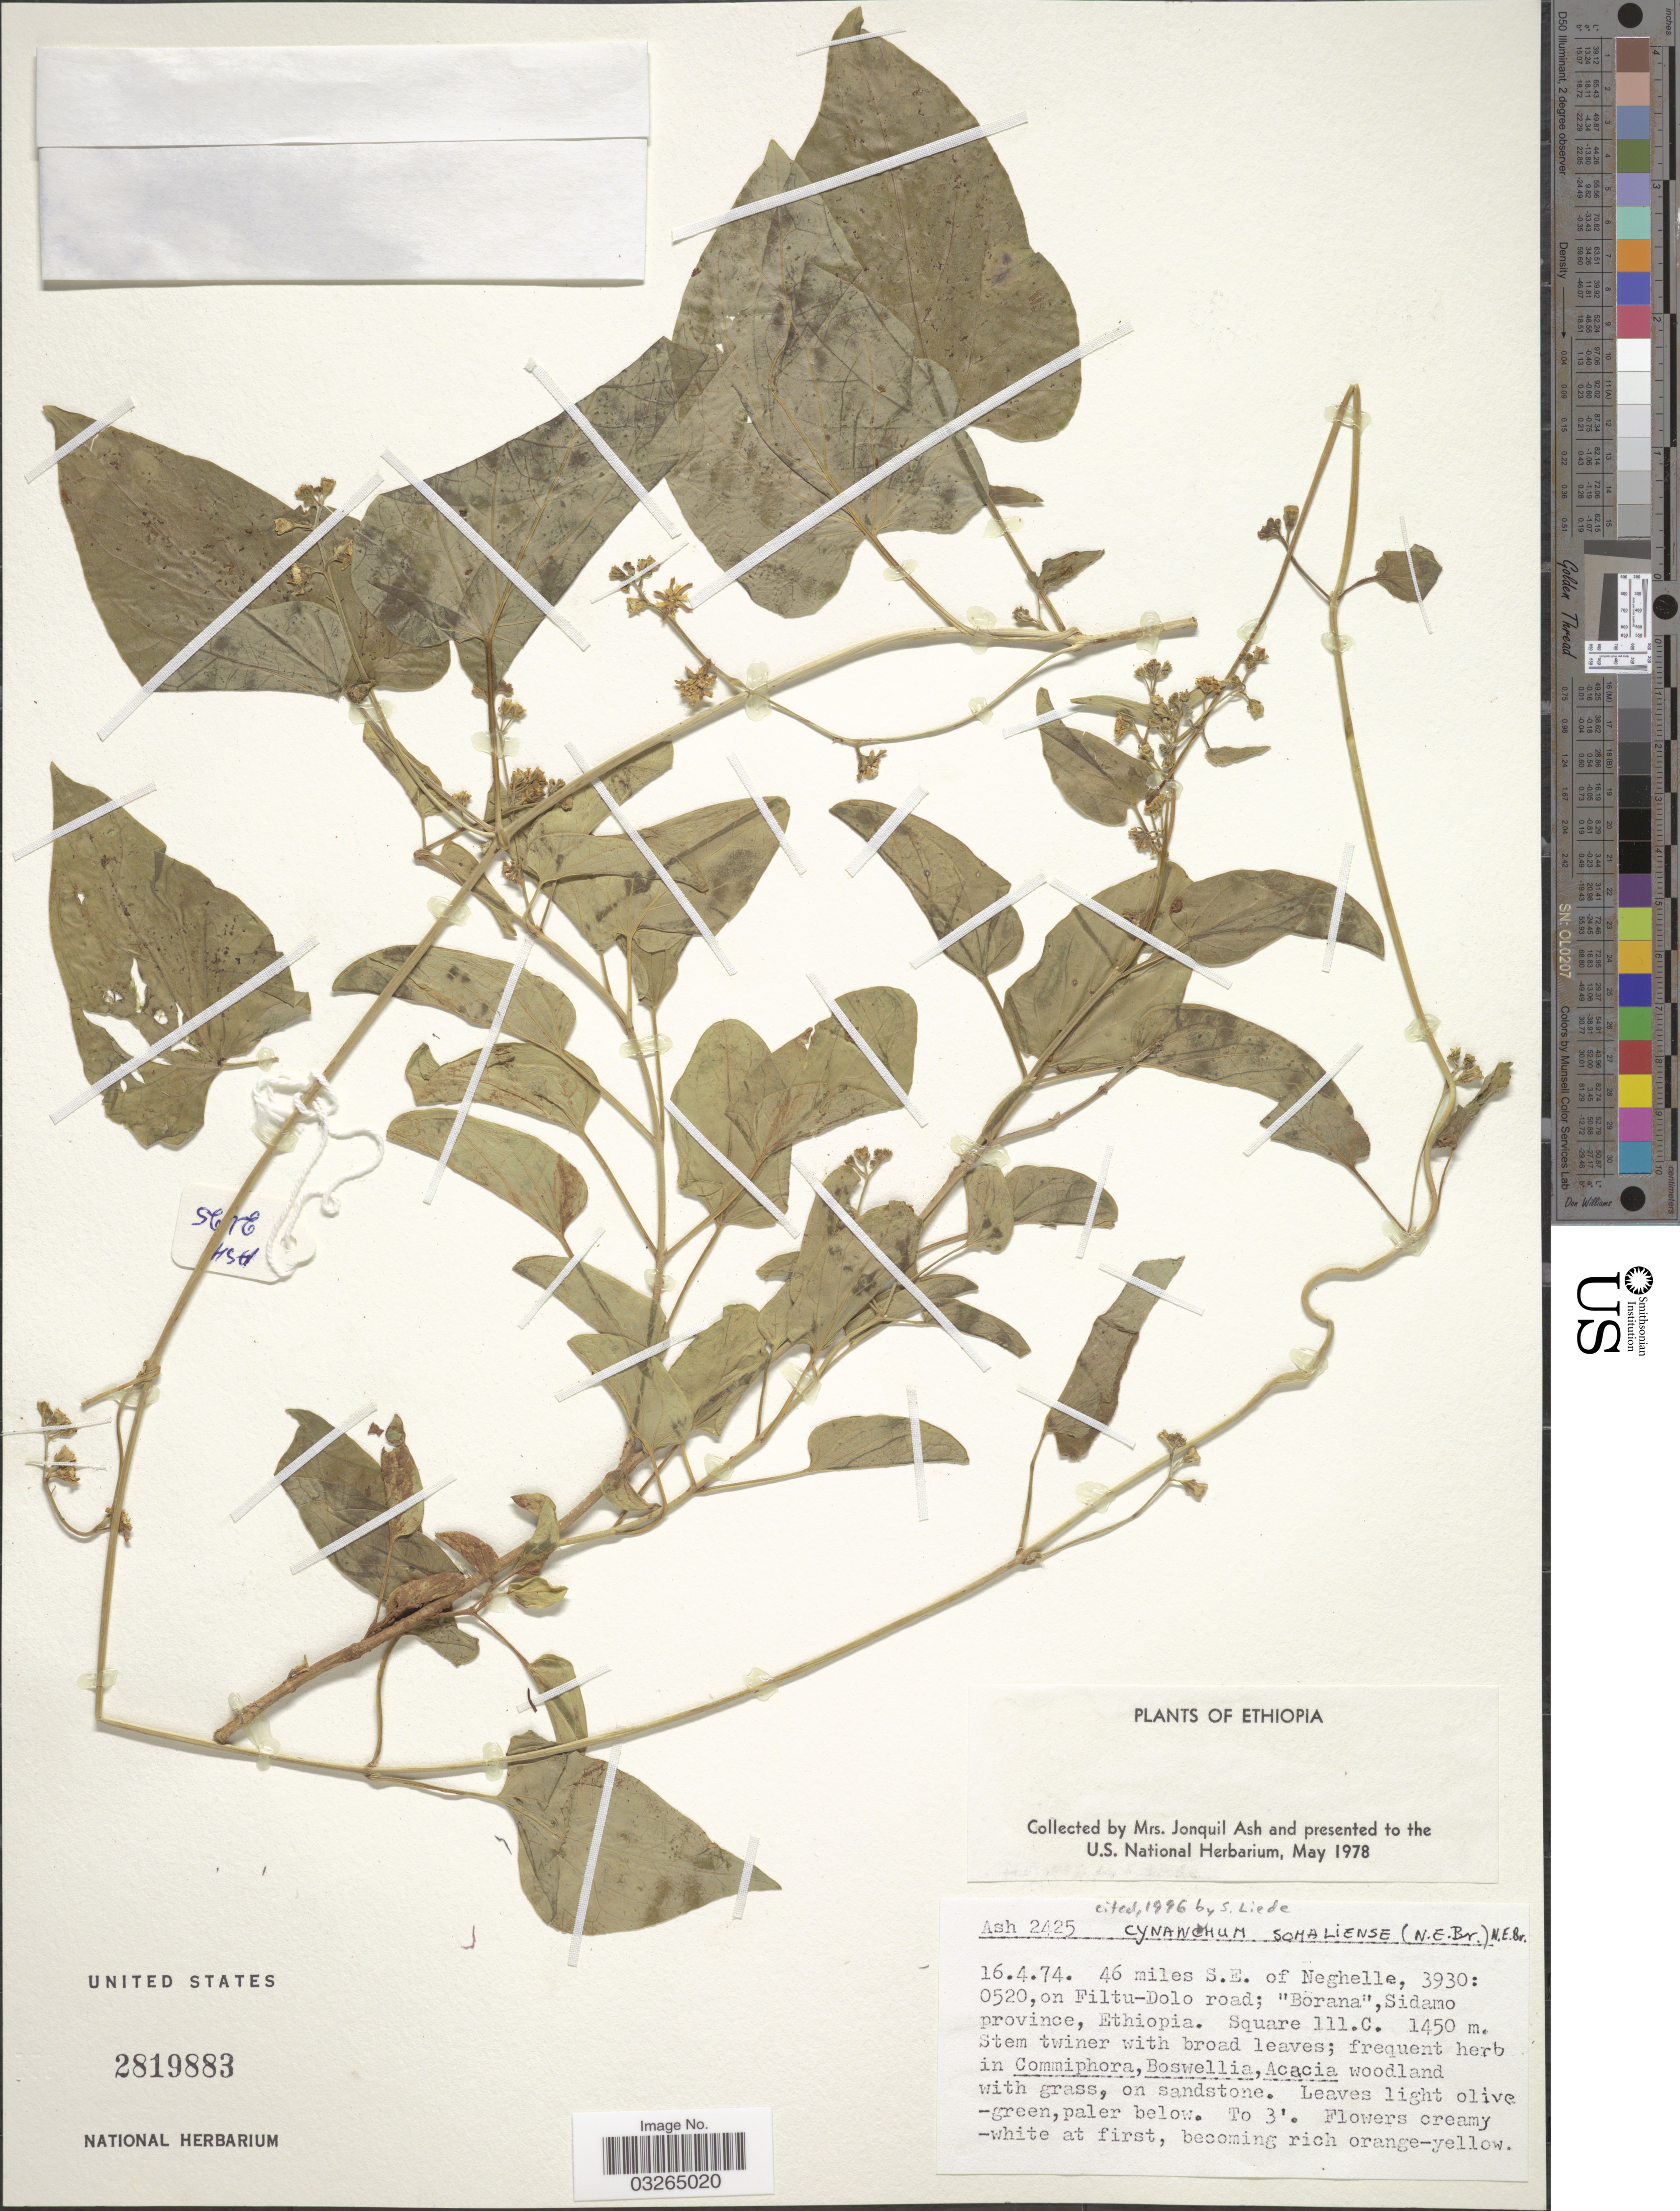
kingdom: Plantae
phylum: Tracheophyta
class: Magnoliopsida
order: Gentianales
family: Apocynaceae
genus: Cynanchum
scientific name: Cynanchum somaliense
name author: (N.E. Br.) N.E. Br.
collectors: J. Ash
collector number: Ash 2425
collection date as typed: Transcribed d/m/y: 16/4/74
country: Ethiopia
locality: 46 miles S. E. of Neghelle, 3930:0520, on Filtu-Dolo road; "Borana", Sidamo province. Square 111C.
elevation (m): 1450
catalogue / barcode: US 2819883